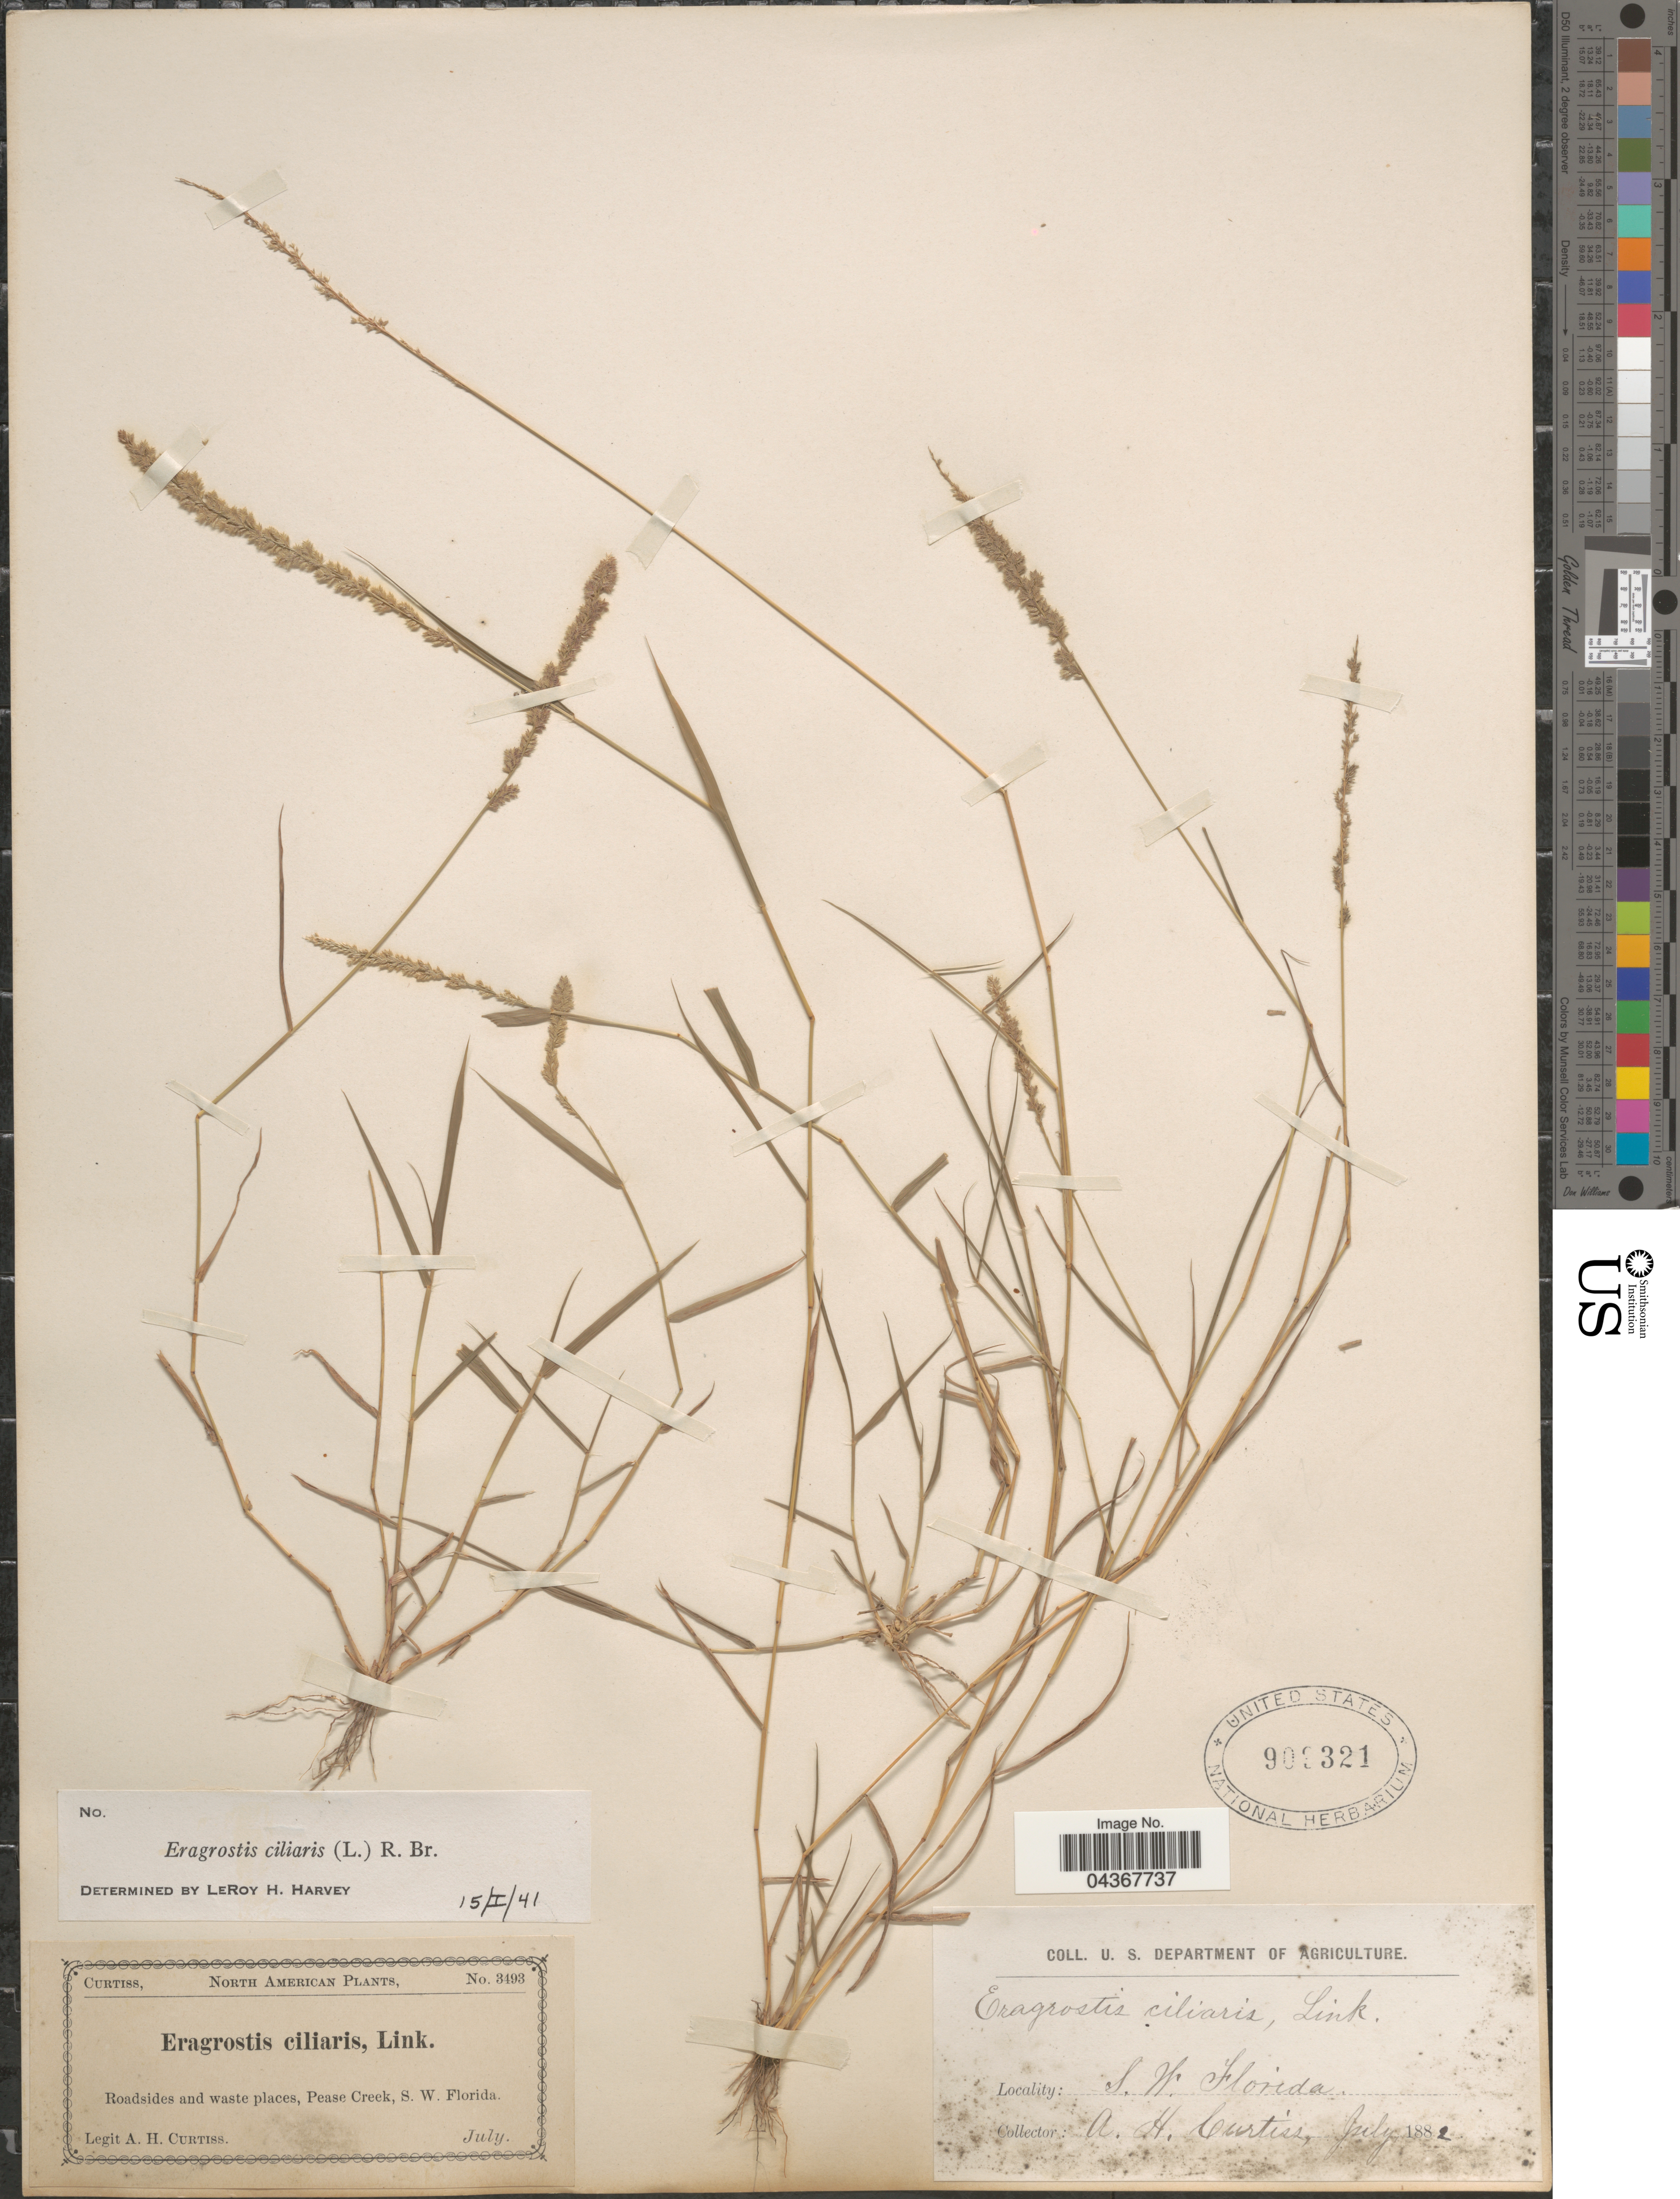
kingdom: Plantae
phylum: Tracheophyta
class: Liliopsida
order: Poales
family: Poaceae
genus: Eragrostis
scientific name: Eragrostis ciliaris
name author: (L.) R. Br.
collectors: A. H. Curtiss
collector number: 3493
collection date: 1882-07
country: United States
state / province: Florida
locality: Roadsides and waste places, Pease Creek, S. W. Florida.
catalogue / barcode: US 909321